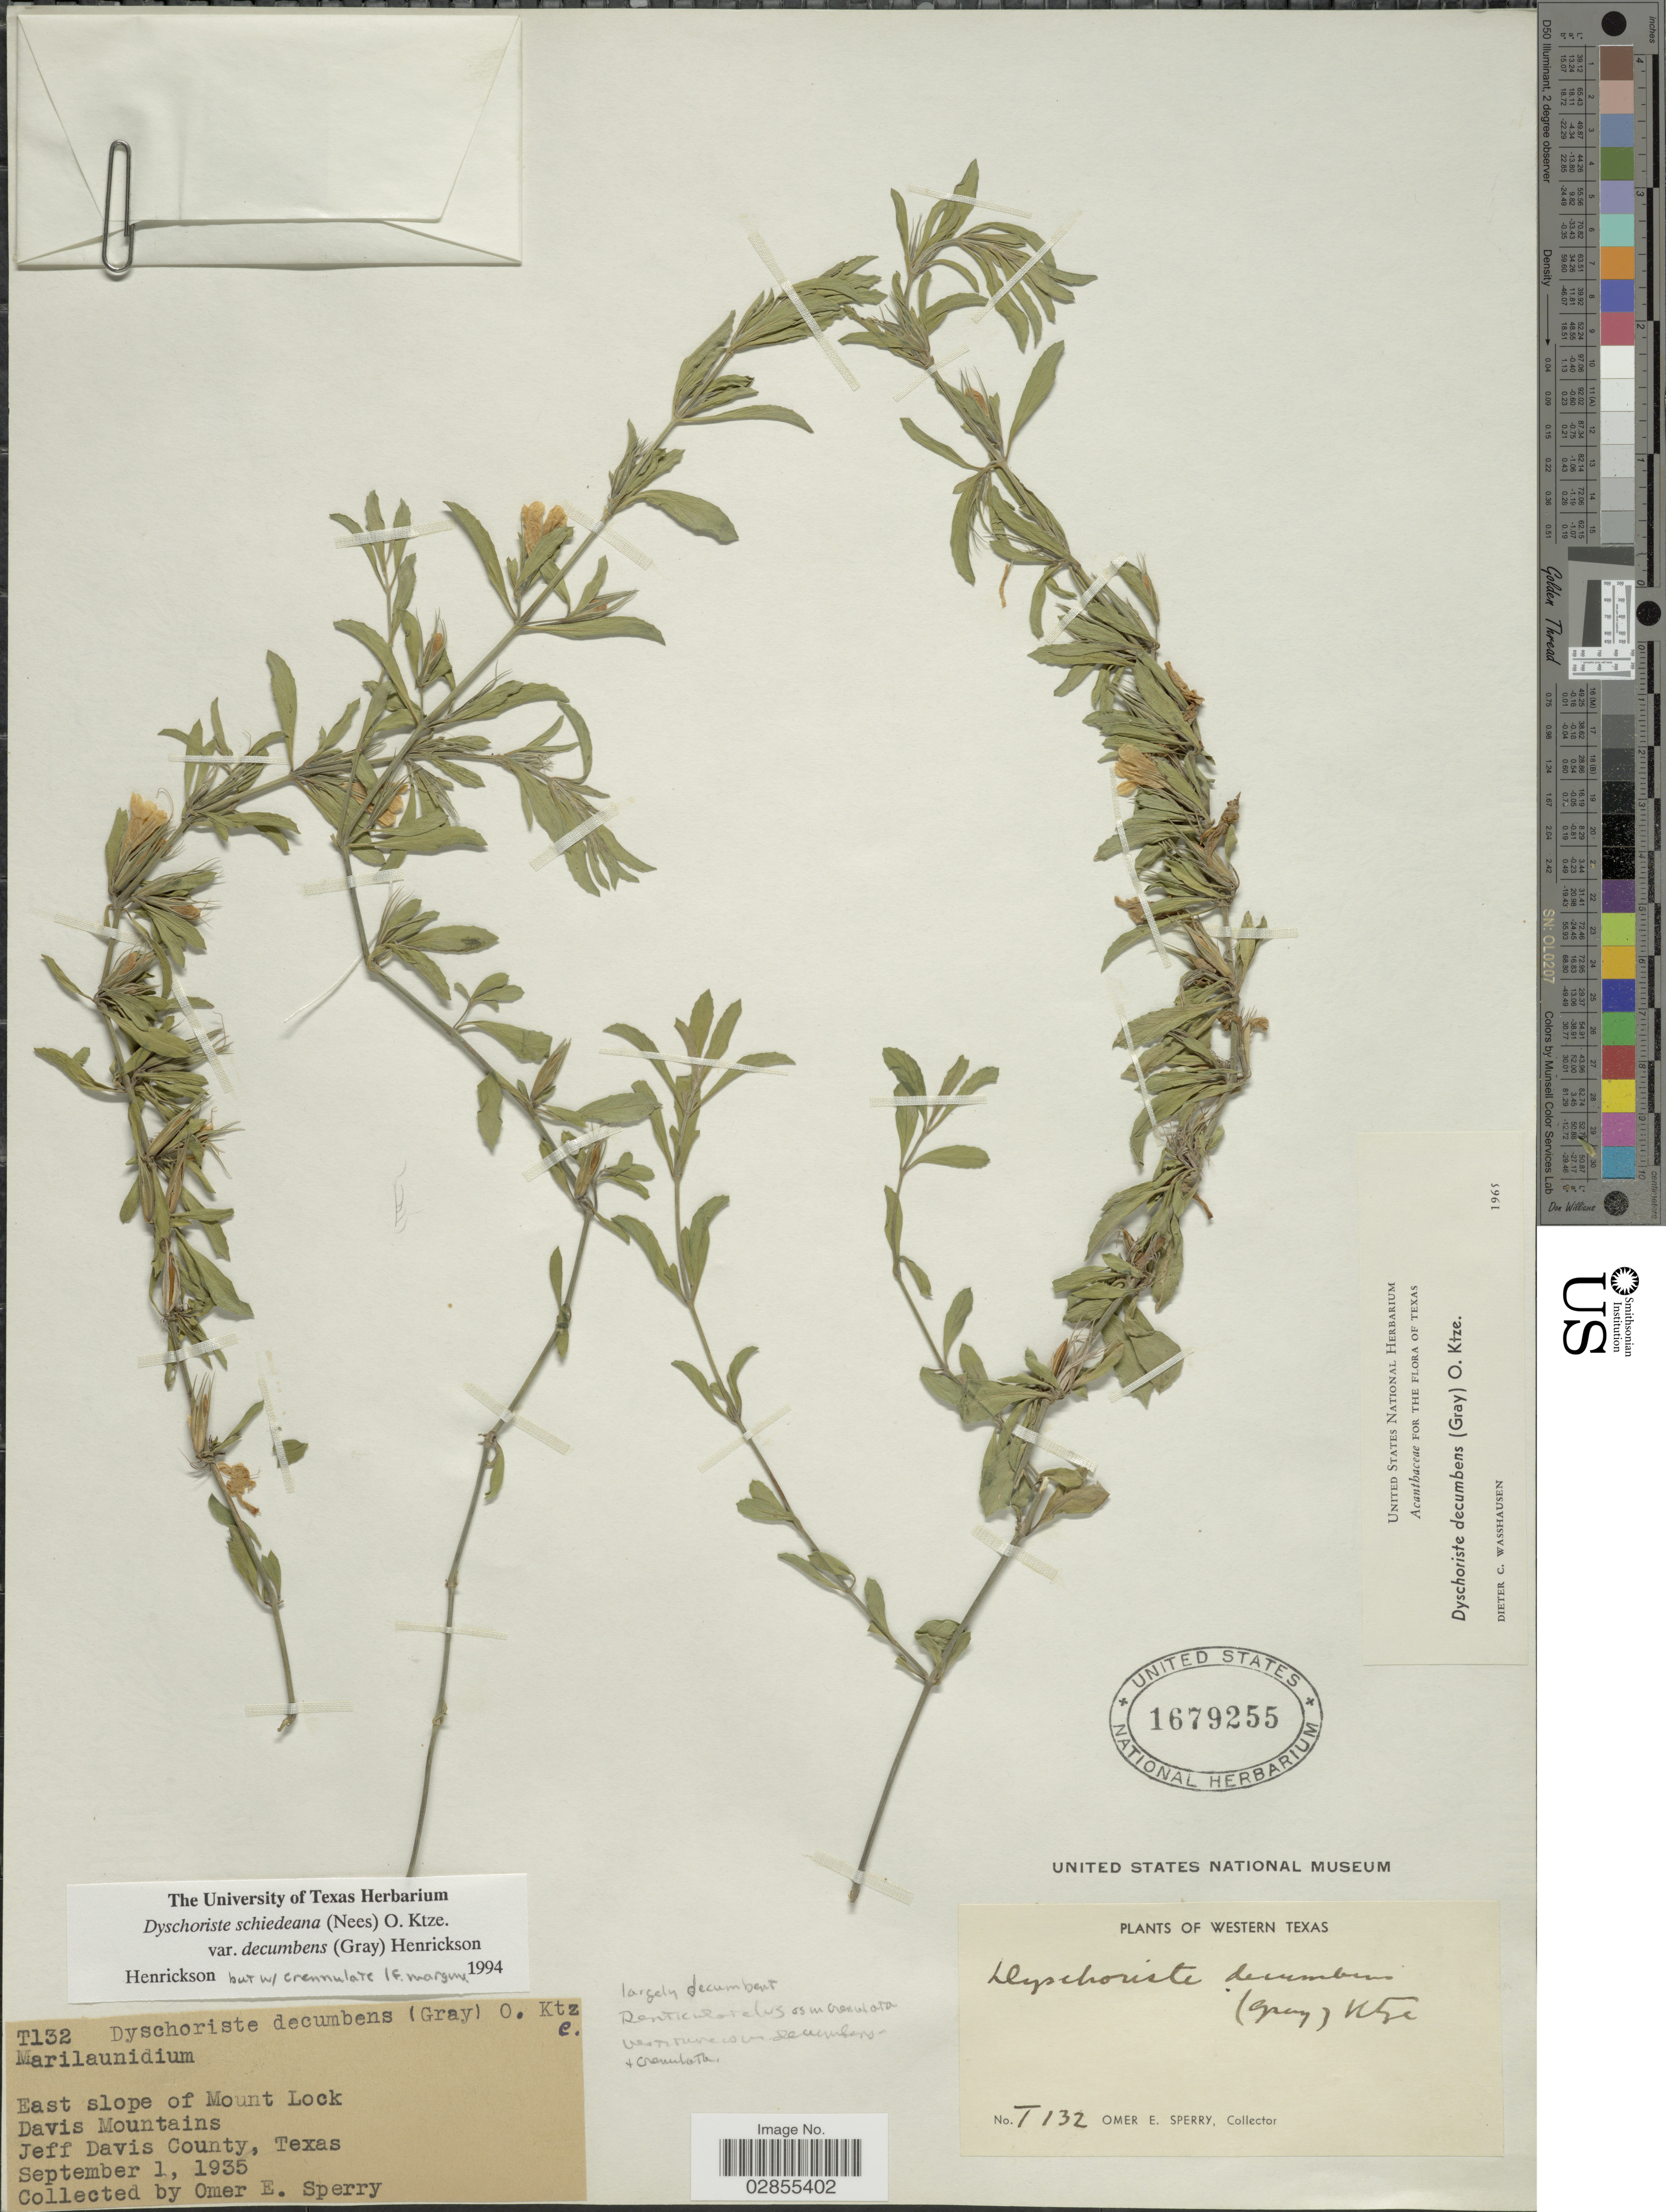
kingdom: Plantae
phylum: Tracheophyta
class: Magnoliopsida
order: Lamiales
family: Acanthaceae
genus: Dyschoriste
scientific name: Dyschoriste schiedeana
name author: (Nees) Kuntze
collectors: O. E. Sperry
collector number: T132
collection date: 1935-09-01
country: United States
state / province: Texas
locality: Western Texas, East slope of Mount Lock, Davis Mountains, Jeff Davis County.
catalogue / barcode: US 1679255